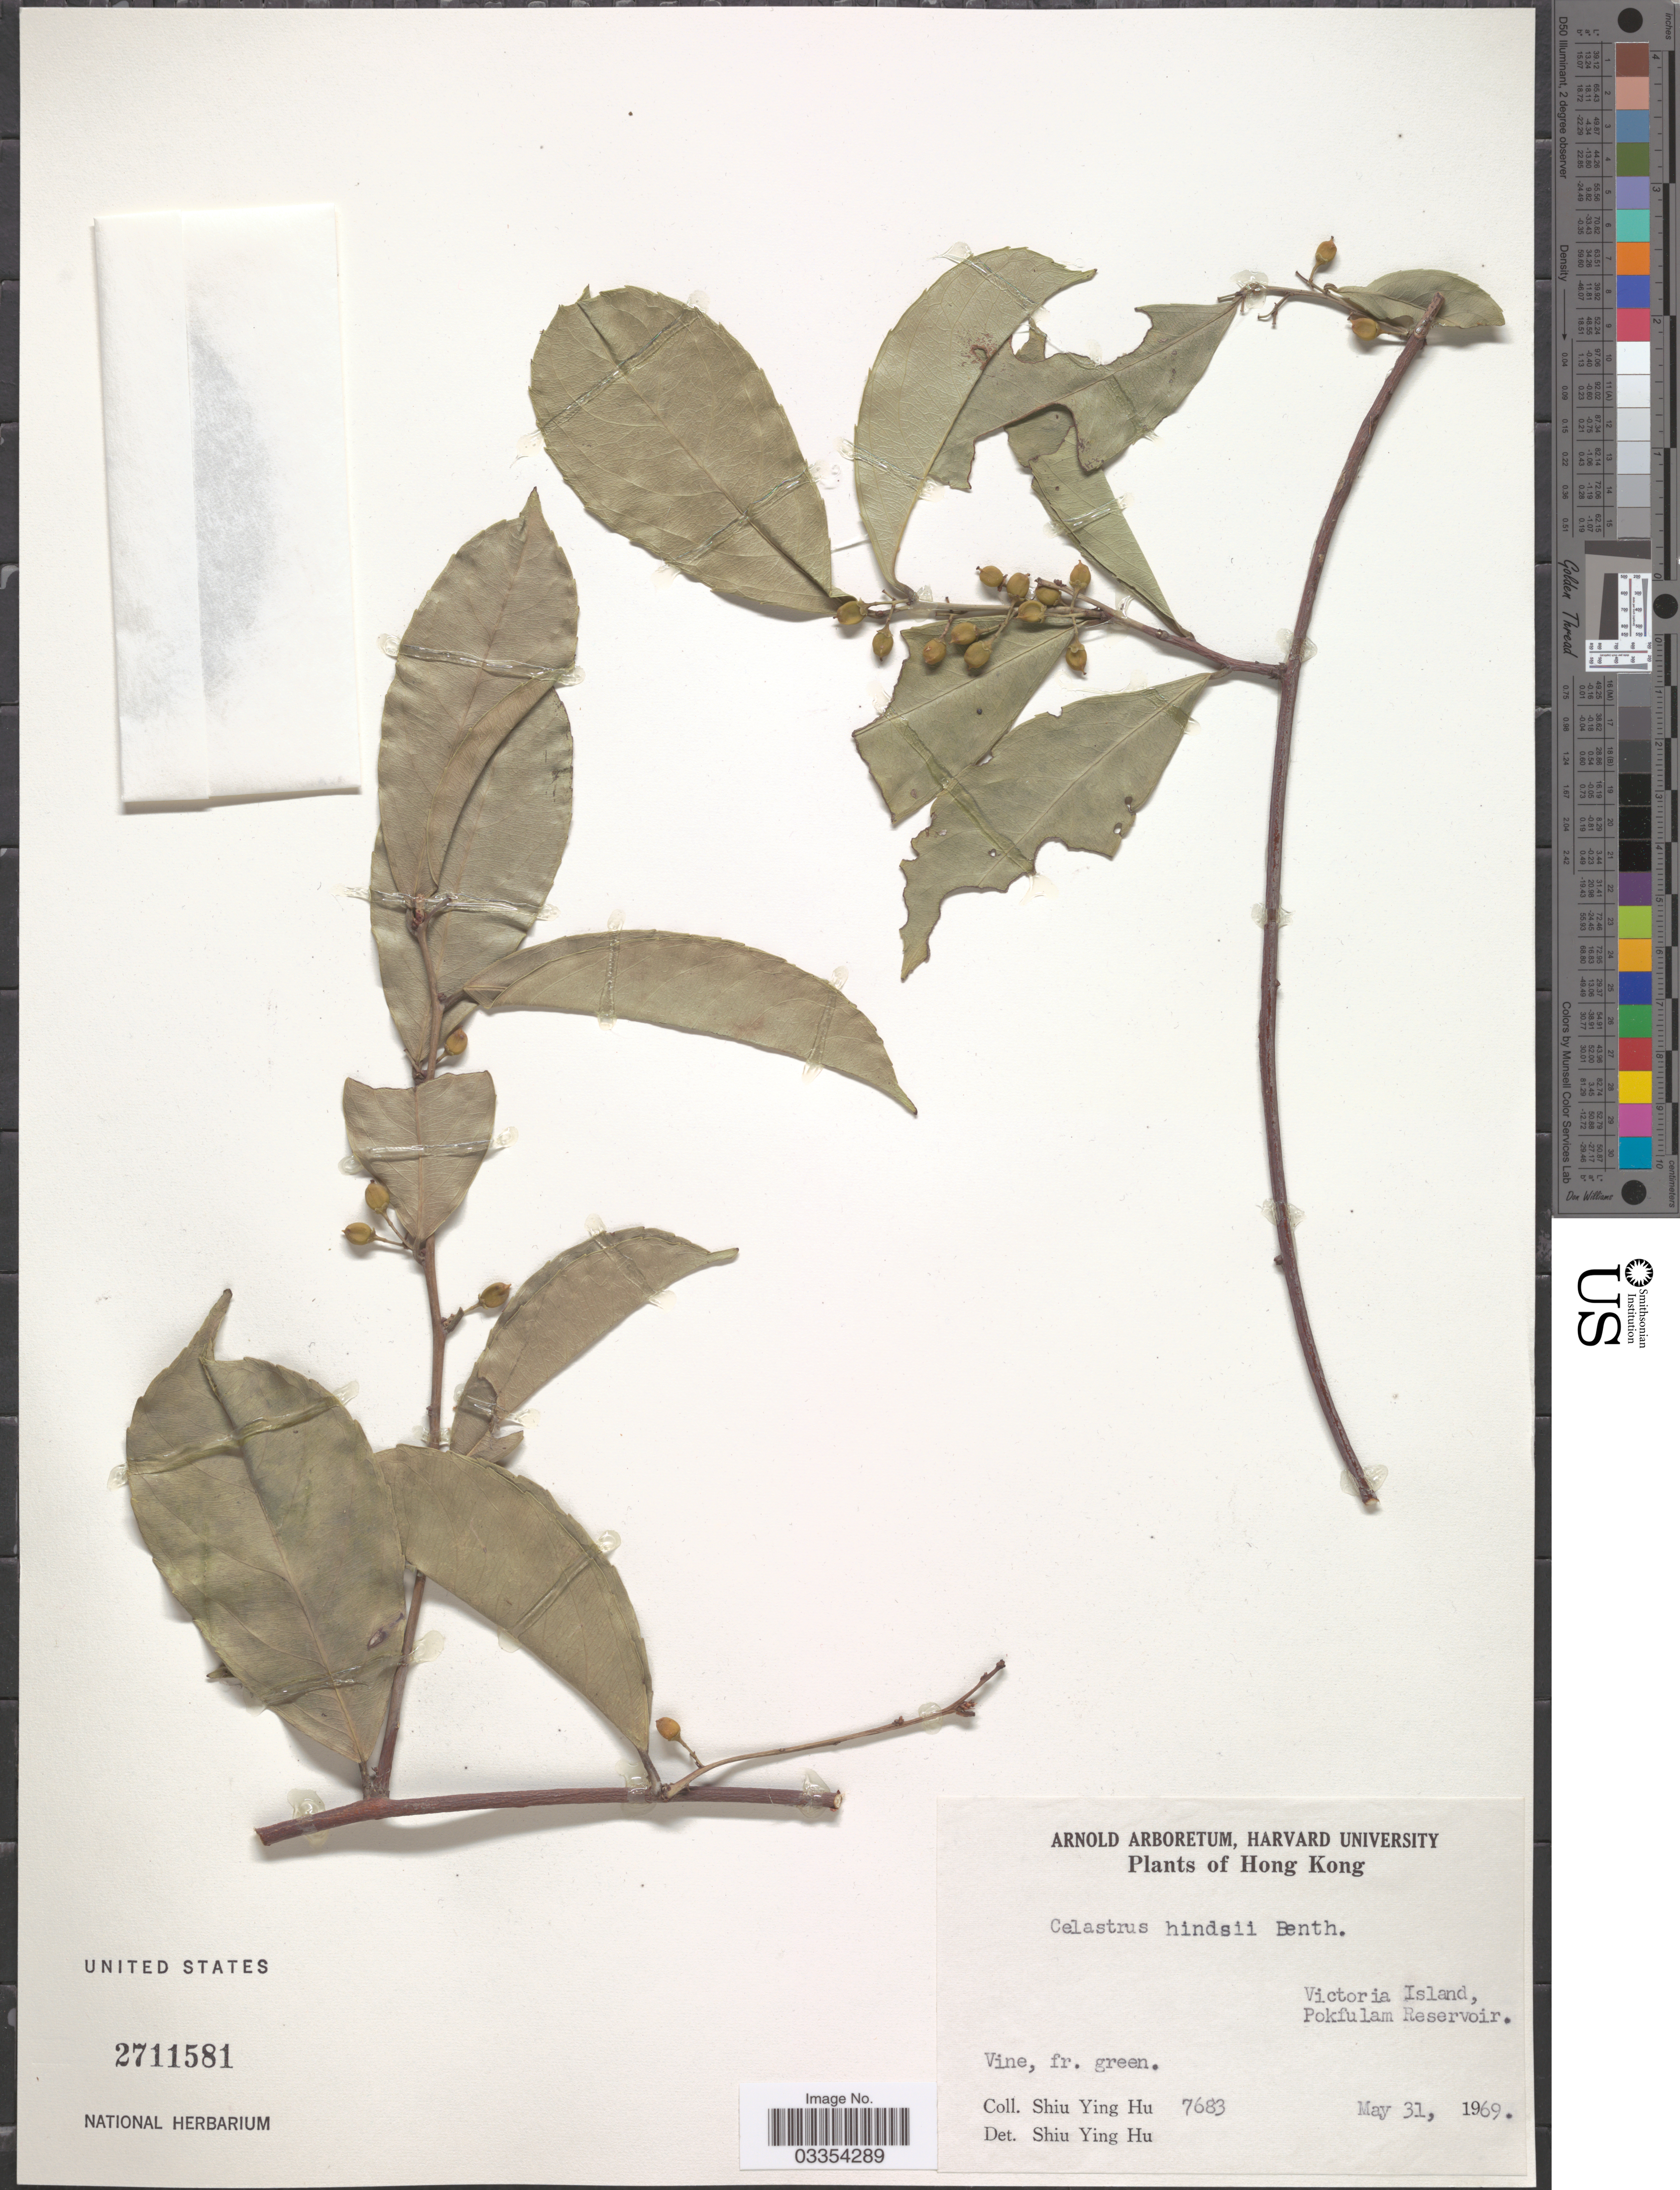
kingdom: Plantae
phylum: Tracheophyta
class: Magnoliopsida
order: Celastrales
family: Celastraceae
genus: Celastrus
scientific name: Celastrus hindsii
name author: Benth.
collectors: S. Y. Hu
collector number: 7683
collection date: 1969-05-31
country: China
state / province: Hong Kong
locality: Victoria Island, Pokfulam Reservoir.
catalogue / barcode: US 2711581